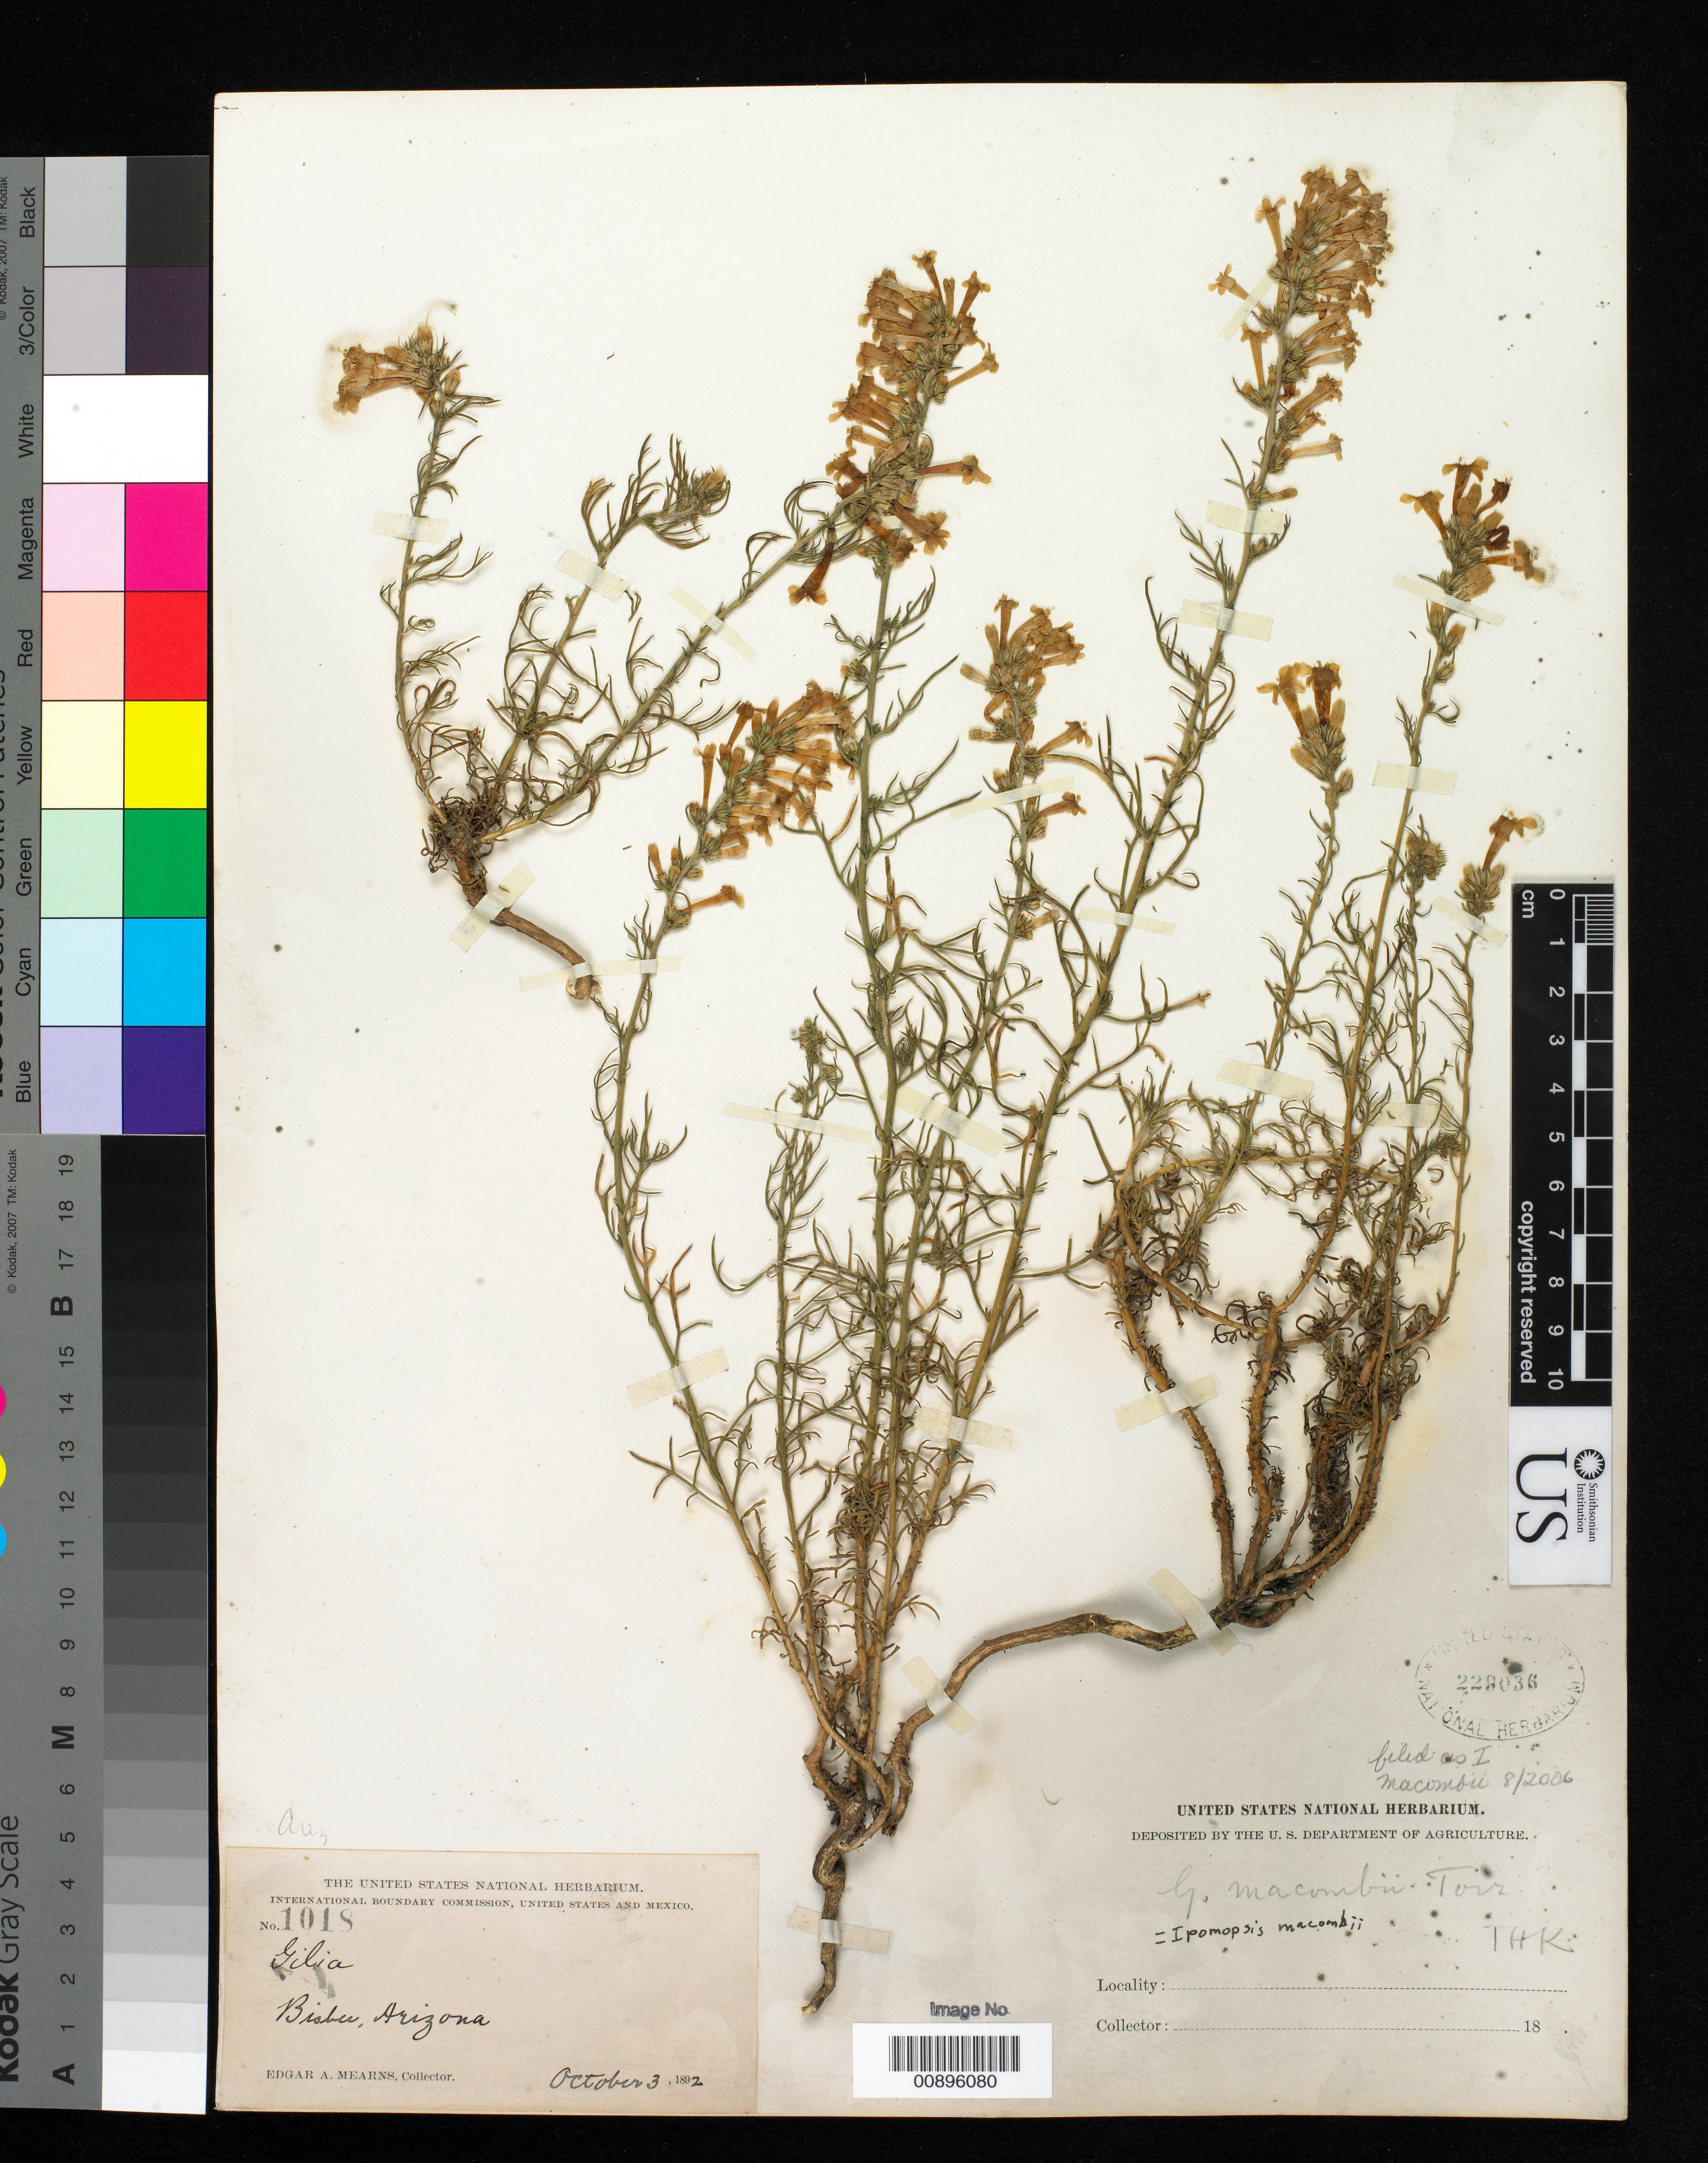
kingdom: Plantae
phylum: Tracheophyta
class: Magnoliopsida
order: Ericales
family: Polemoniaceae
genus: Ipomopsis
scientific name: Ipomopsis macombii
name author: (Torr. ex A. Gray) V.E. Grant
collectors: E. A. Mearns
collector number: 1018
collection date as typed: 03 Oct 1892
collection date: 1892-10-03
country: United States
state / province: Arizona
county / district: Cochise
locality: Bisbee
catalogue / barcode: US 229036